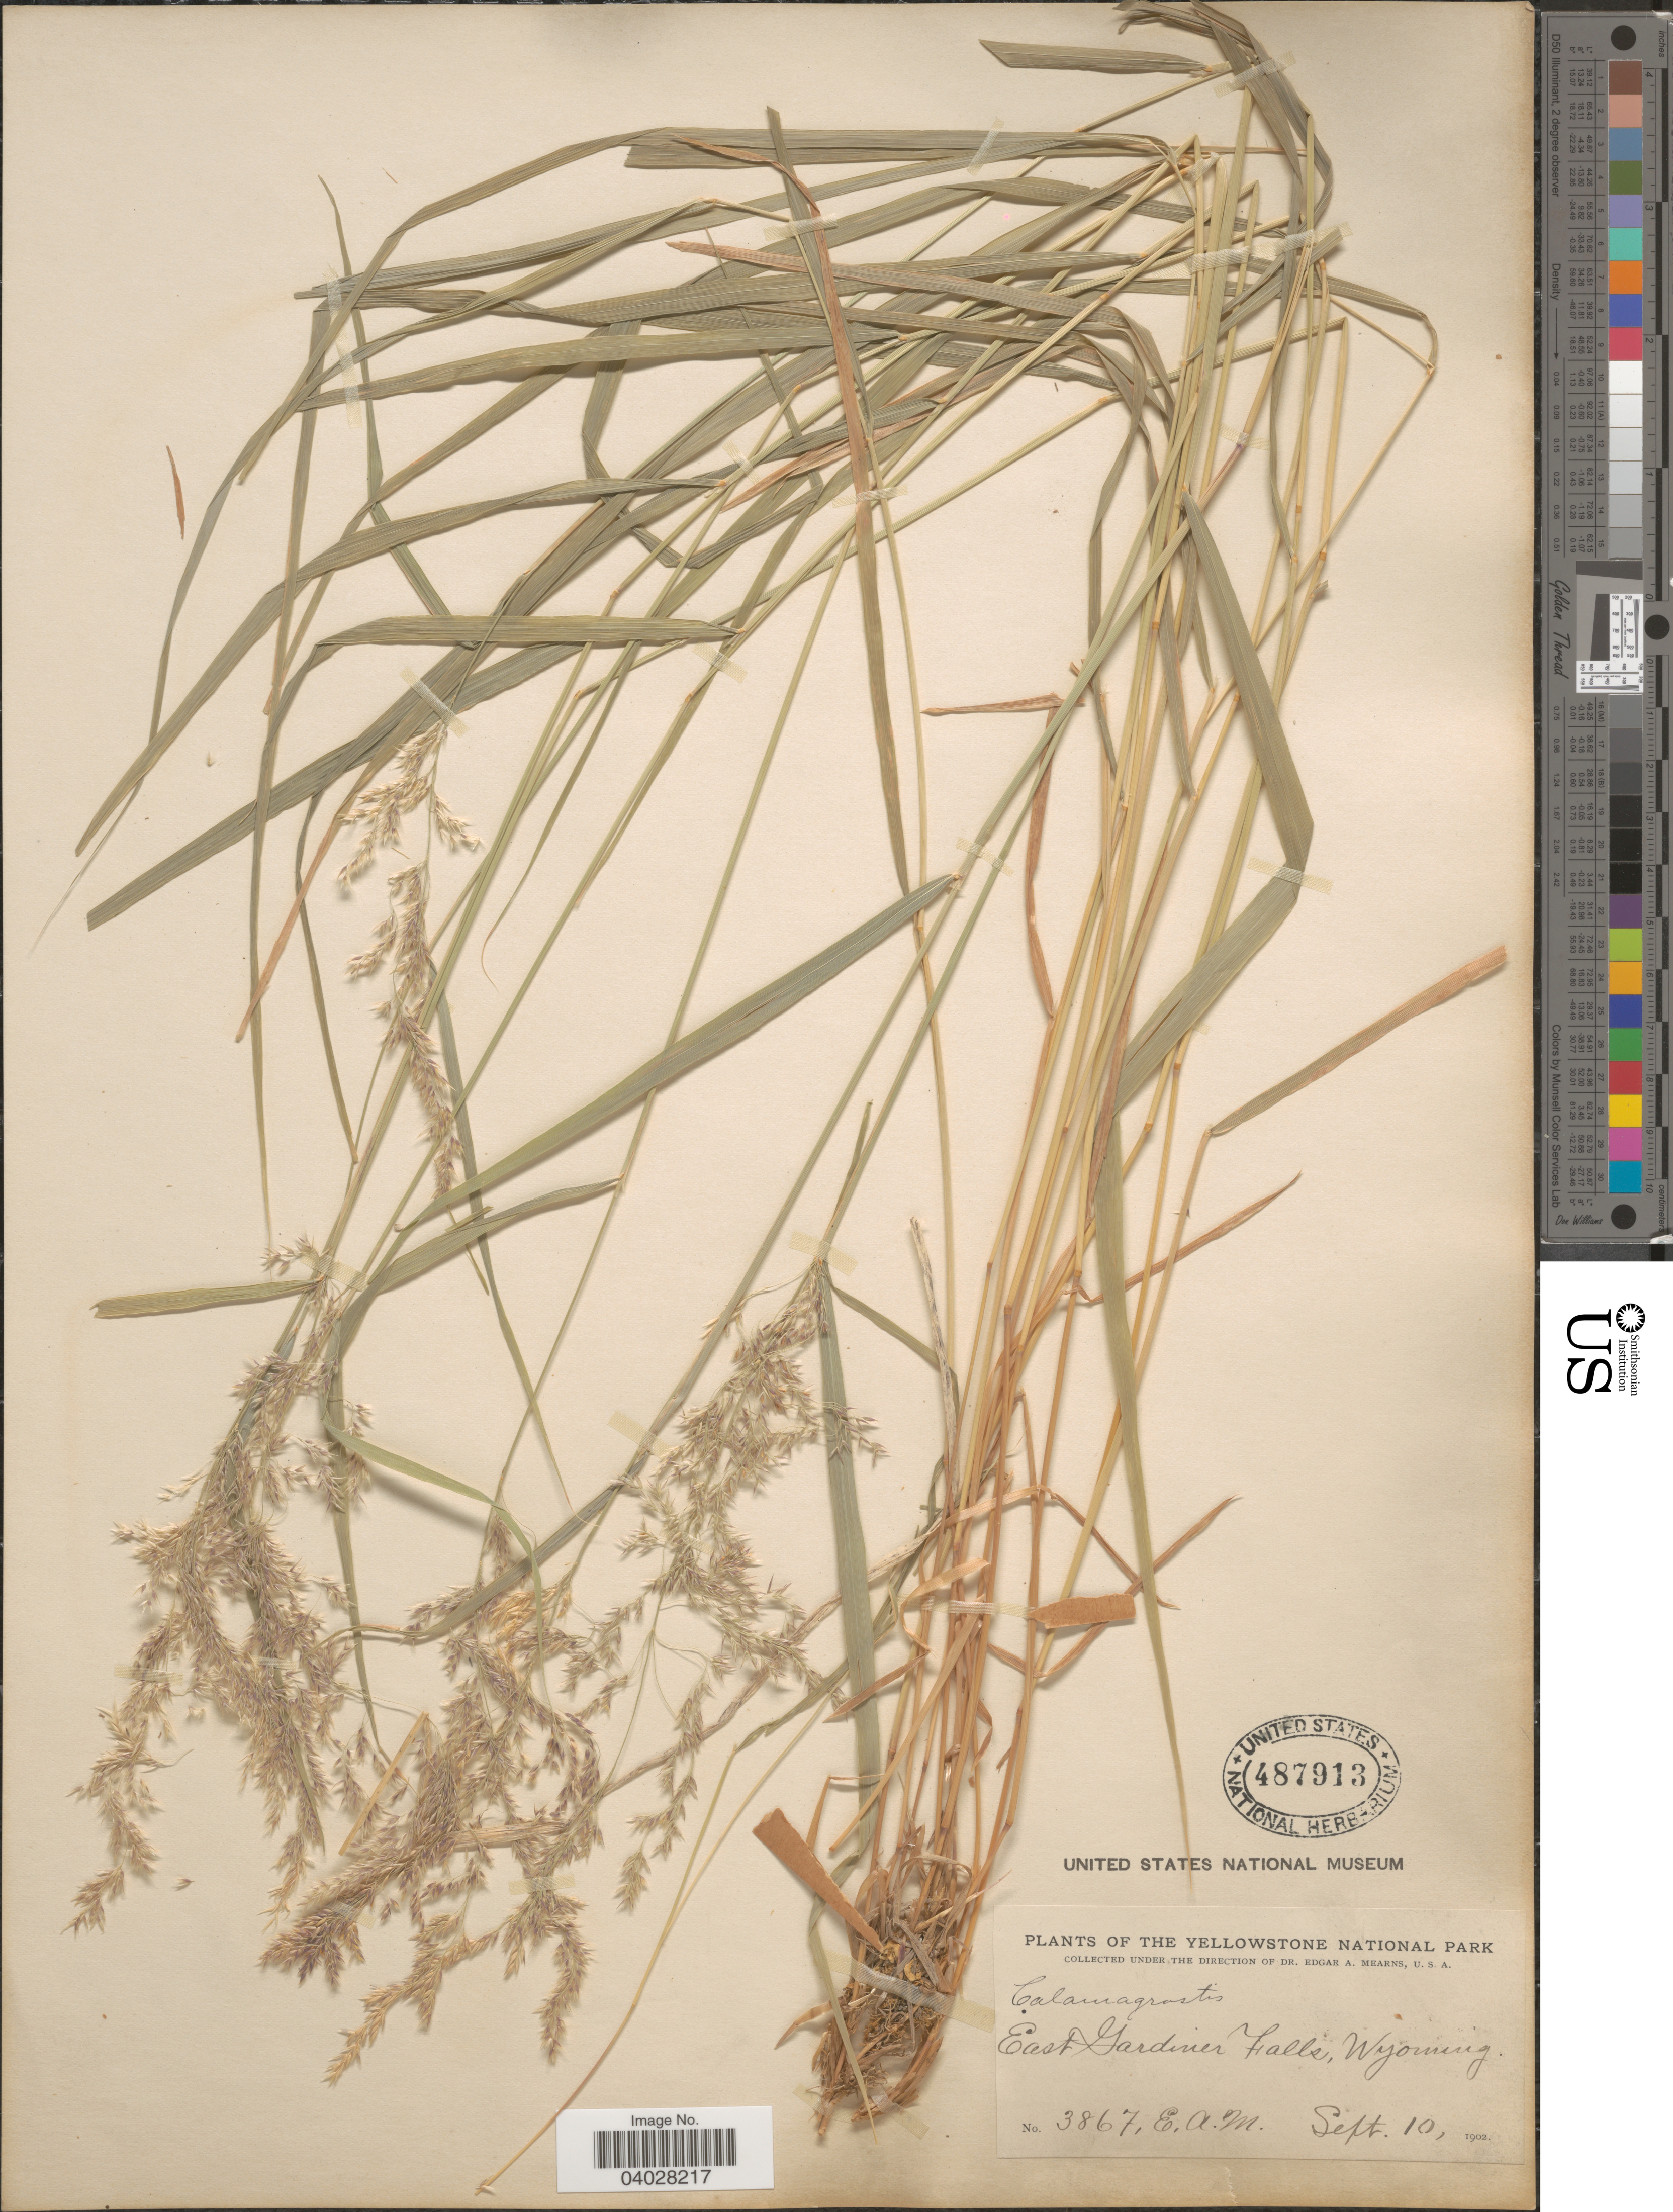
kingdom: Plantae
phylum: Tracheophyta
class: Liliopsida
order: Poales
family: Poaceae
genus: Calamagrostis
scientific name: Calamagrostis canadensis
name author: (Michx.) P. Beauv.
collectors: E. A. Mearns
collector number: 3867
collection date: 1902-09-10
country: United States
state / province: Wyoming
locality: The Yellowstone National Park. East Gardiner Falls.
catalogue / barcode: US 487913